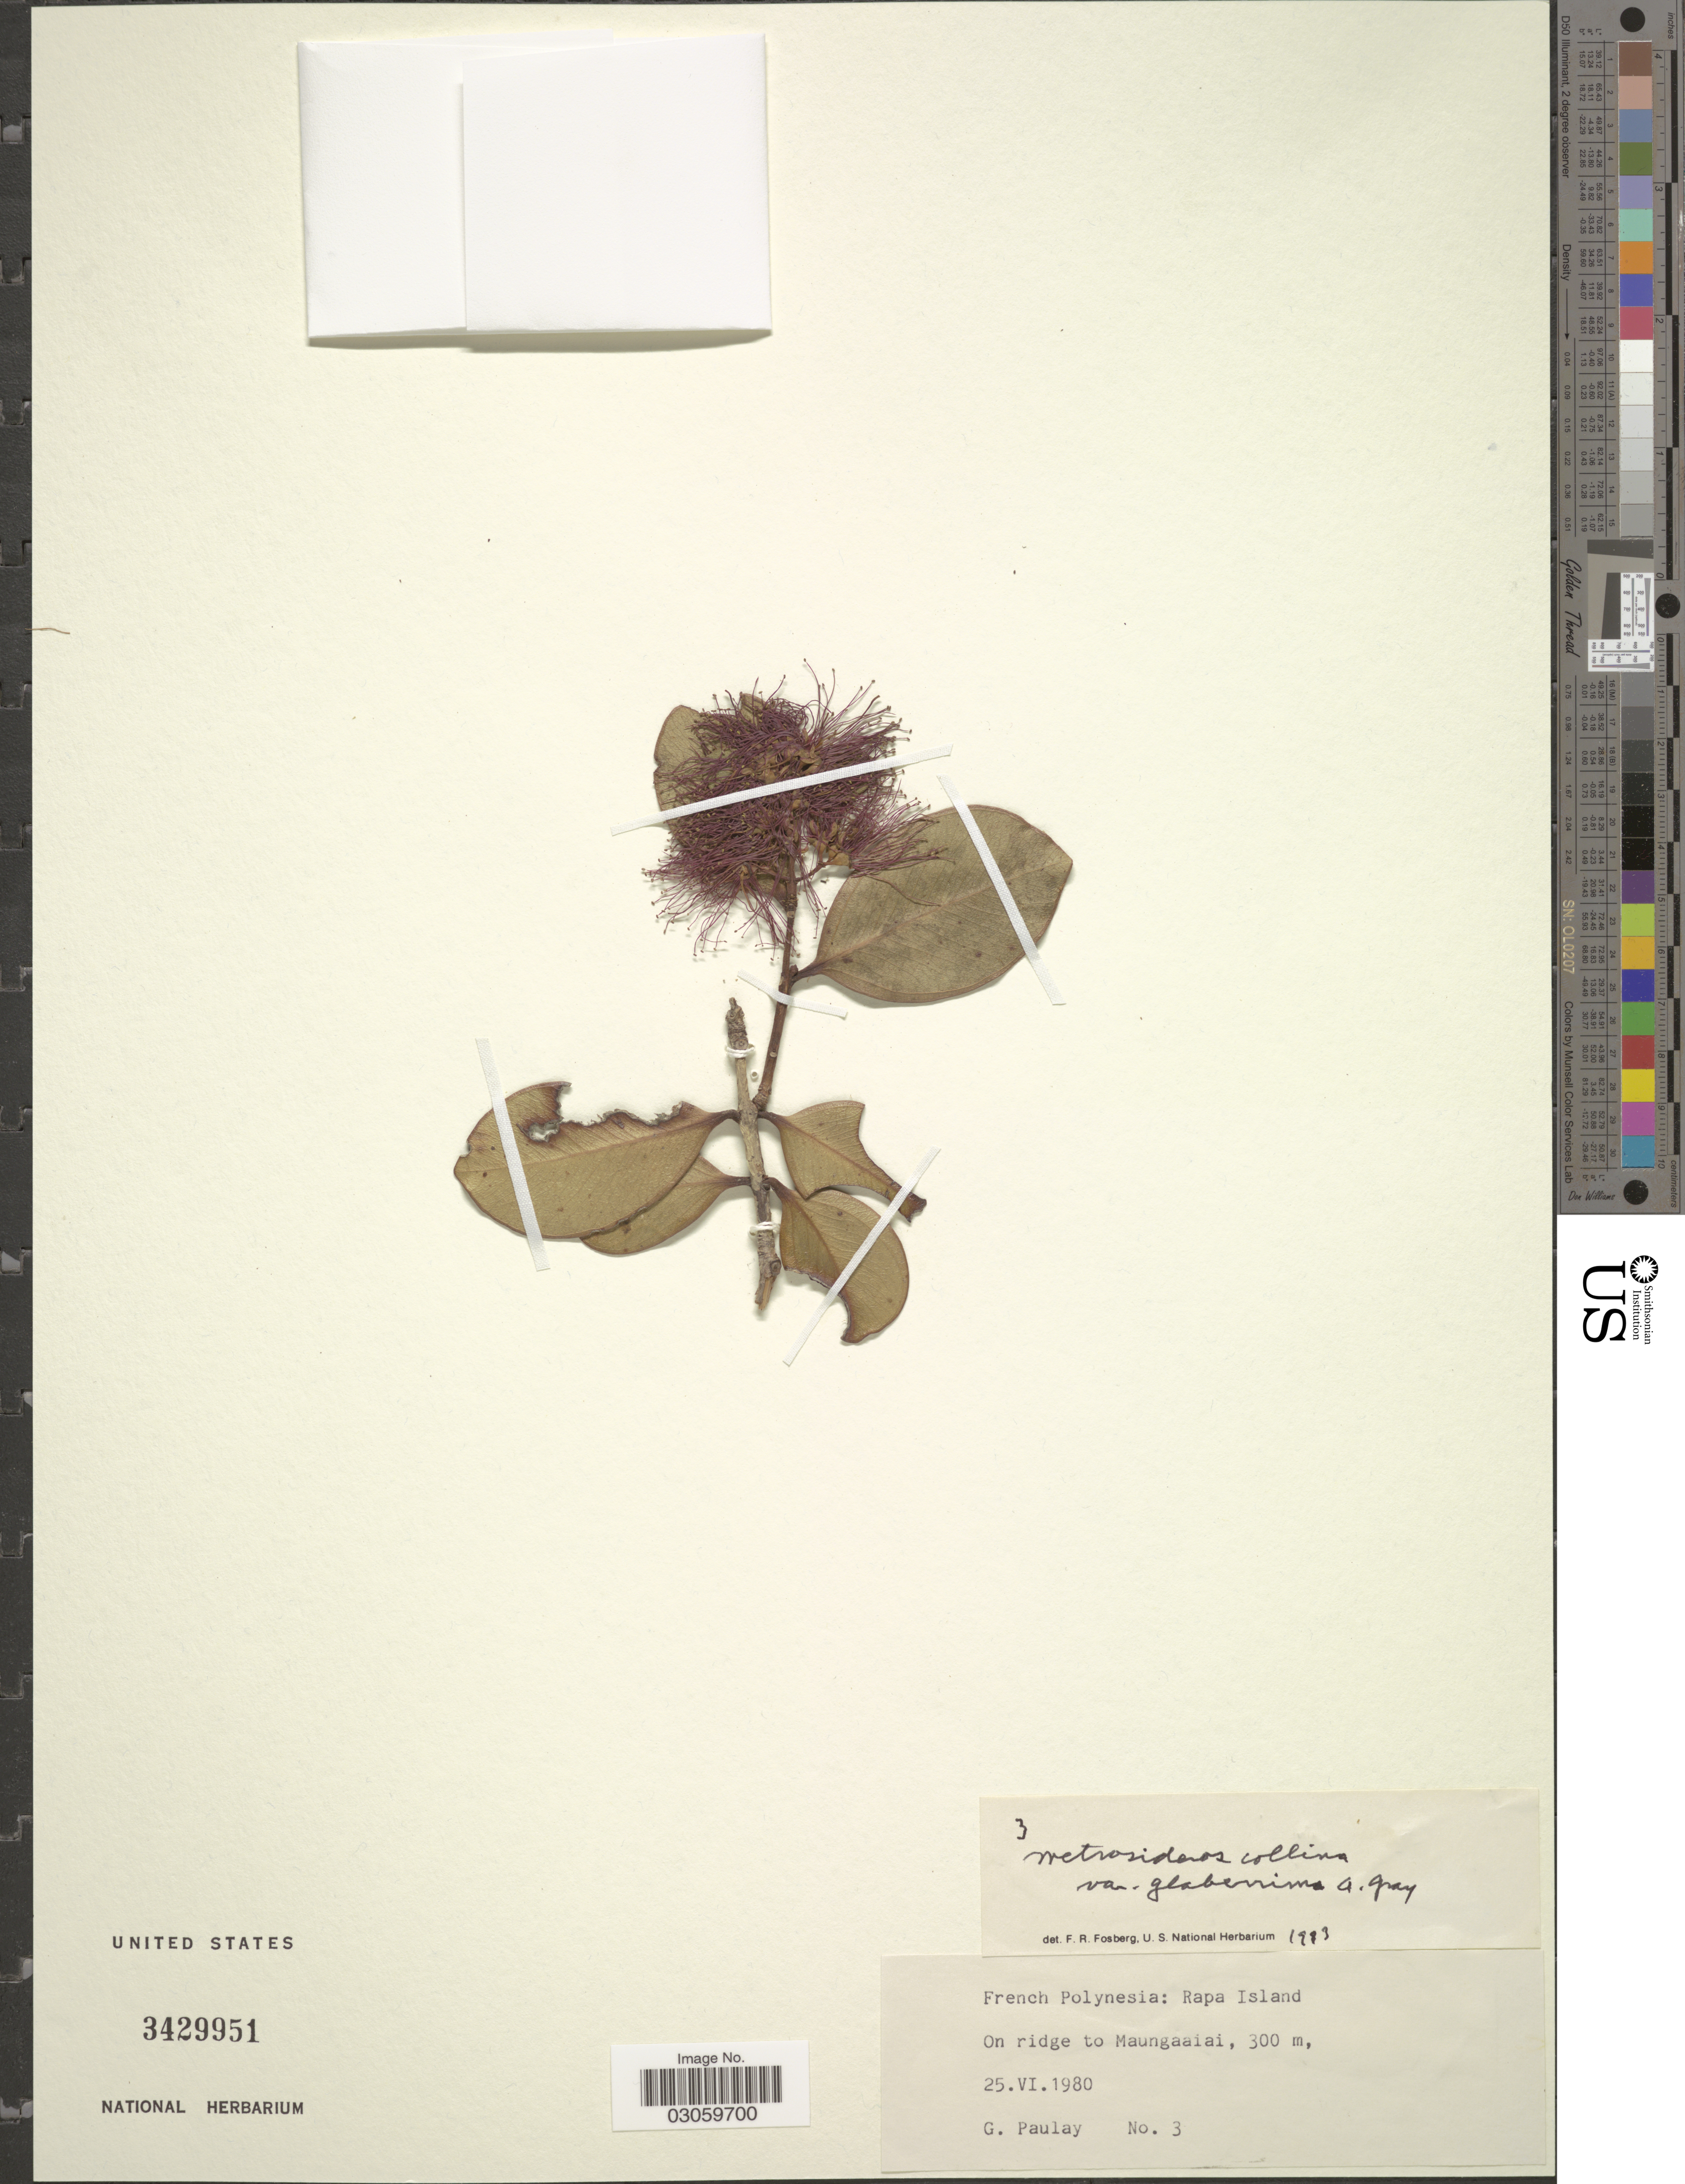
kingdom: Plantae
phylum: Tracheophyta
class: Magnoliopsida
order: Myrtales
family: Myrtaceae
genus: Metrosideros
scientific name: Metrosideros collina var. villosa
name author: (L. f.) A. Gray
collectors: G. Paulay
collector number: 3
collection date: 1980-06-25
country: French Polynesia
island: Rapa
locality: Rapa Island. On ridge to Maungaaiai.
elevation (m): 300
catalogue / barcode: US 3429951